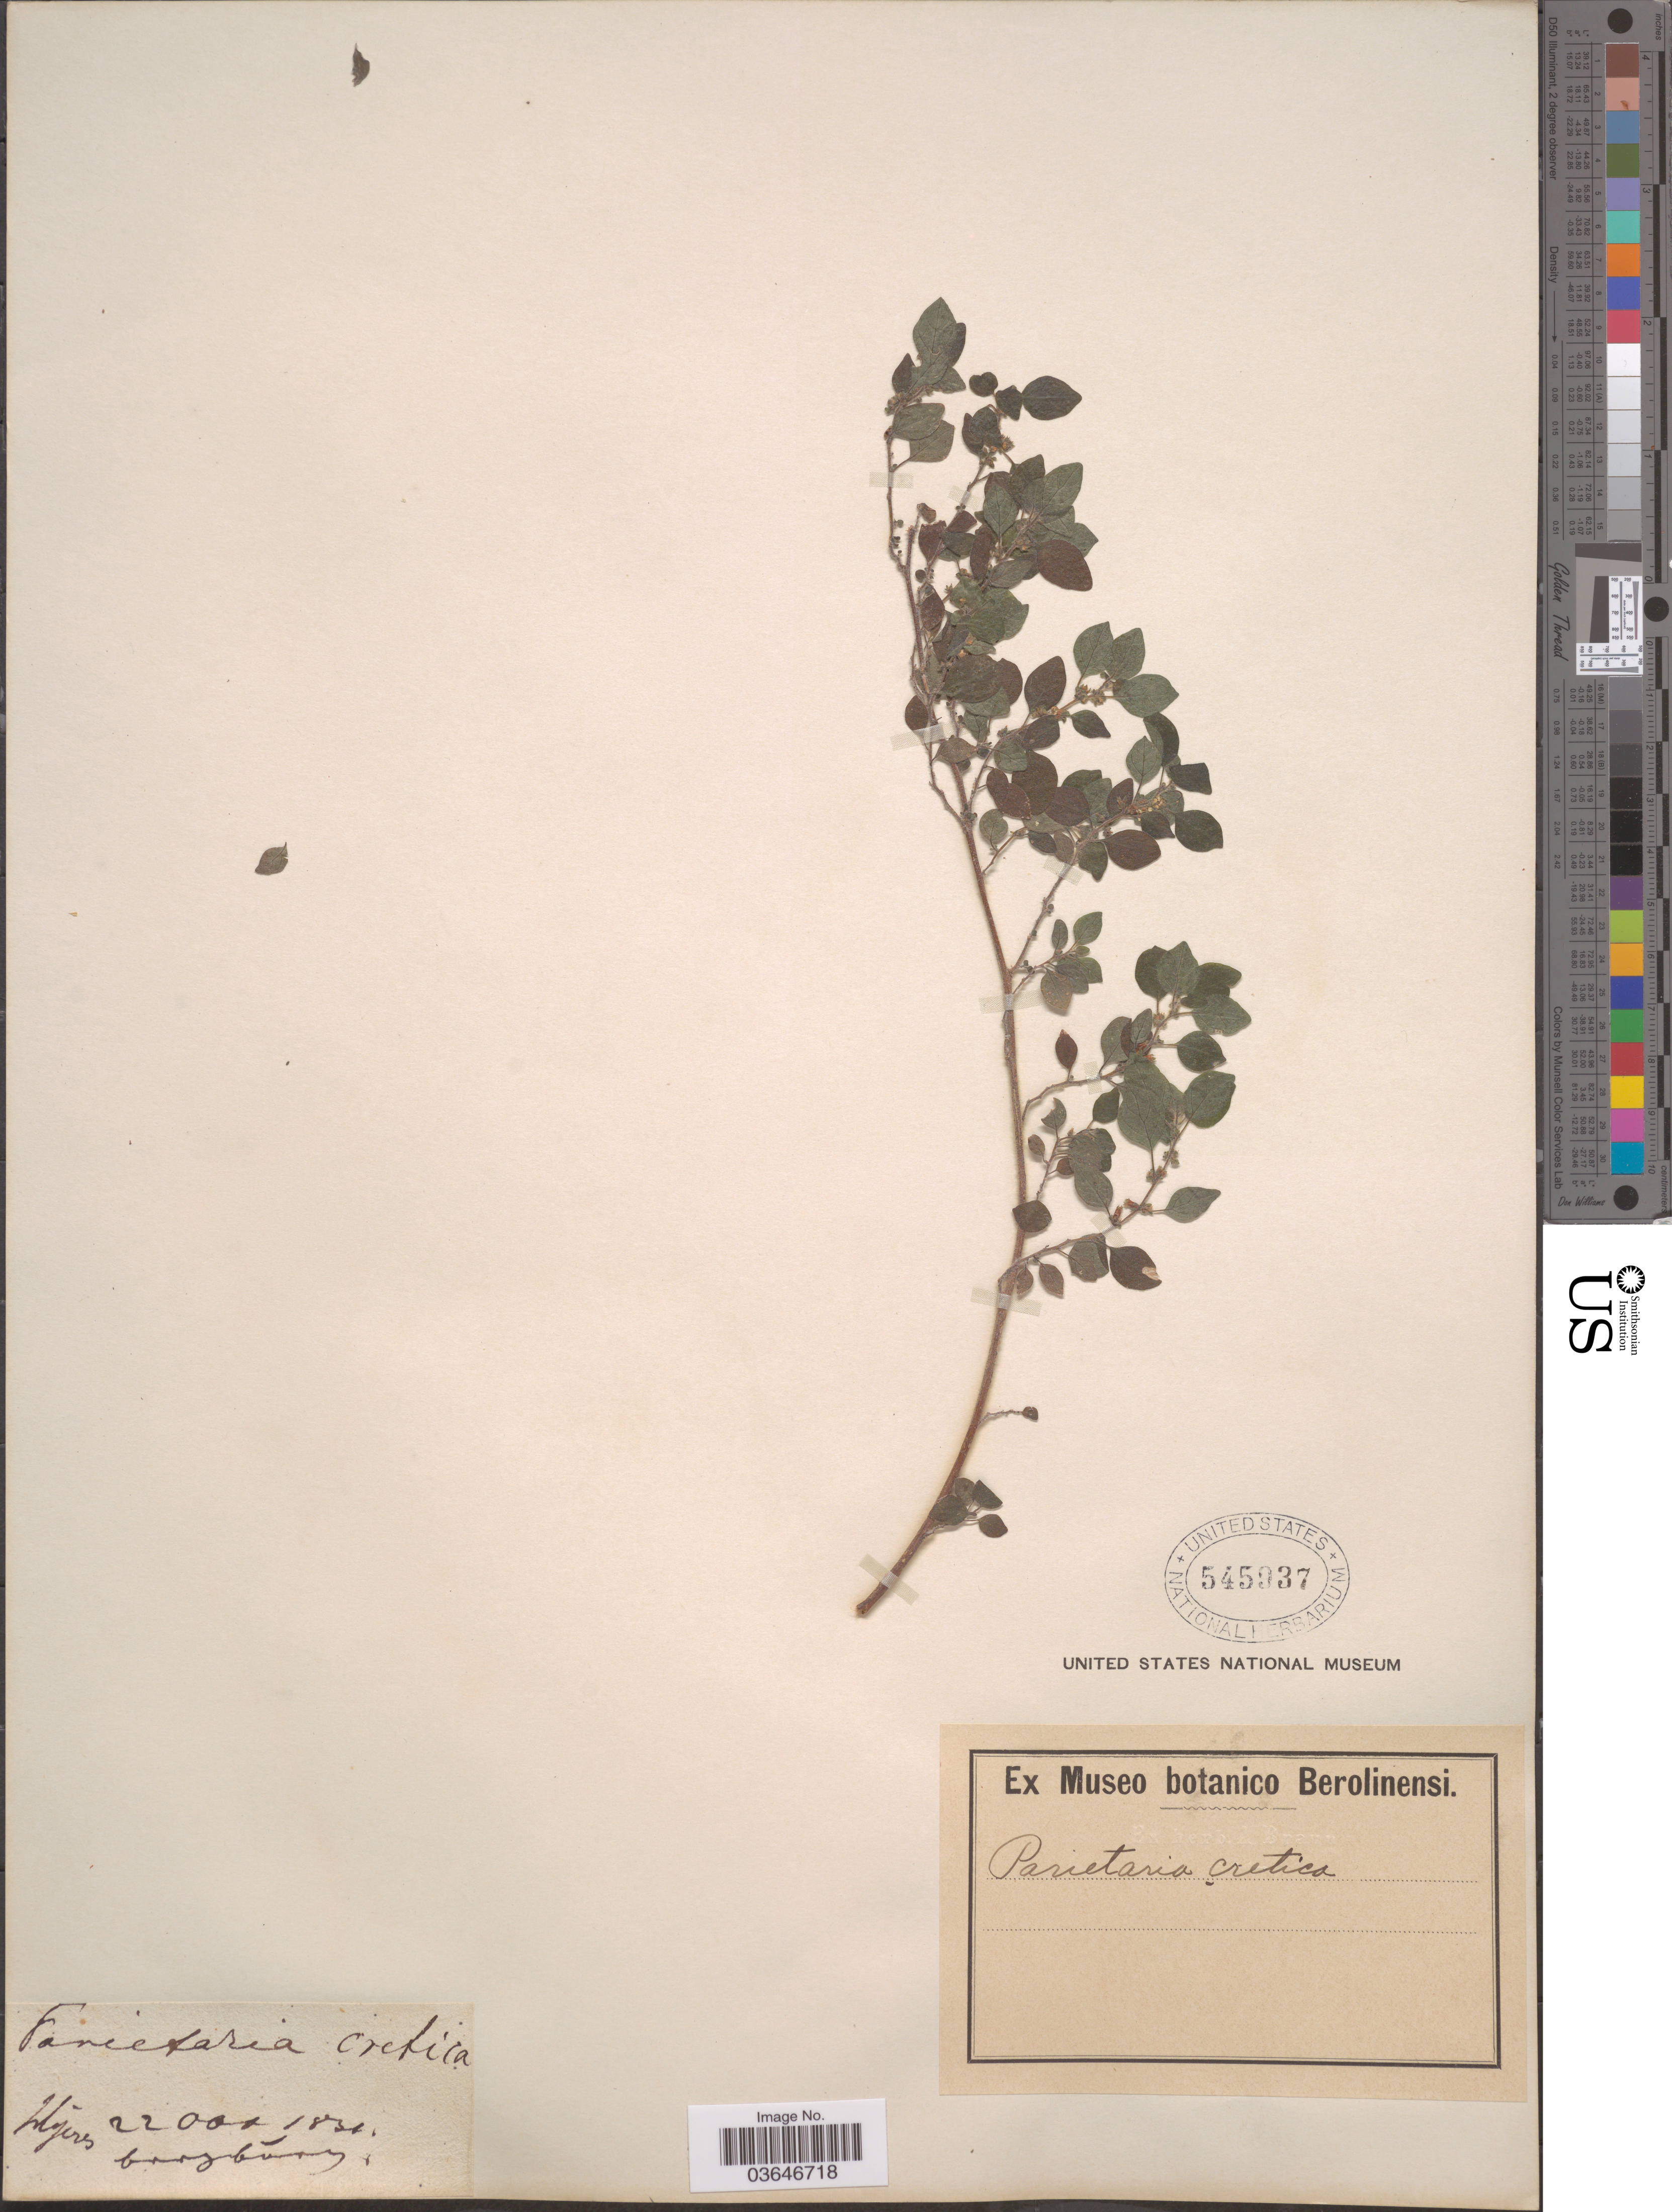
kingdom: Plantae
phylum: Tracheophyta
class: Magnoliopsida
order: Rosales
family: Urticaceae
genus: Parietaria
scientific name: Parietaria cretica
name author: L.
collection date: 1831-10-22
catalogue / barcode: US 545937